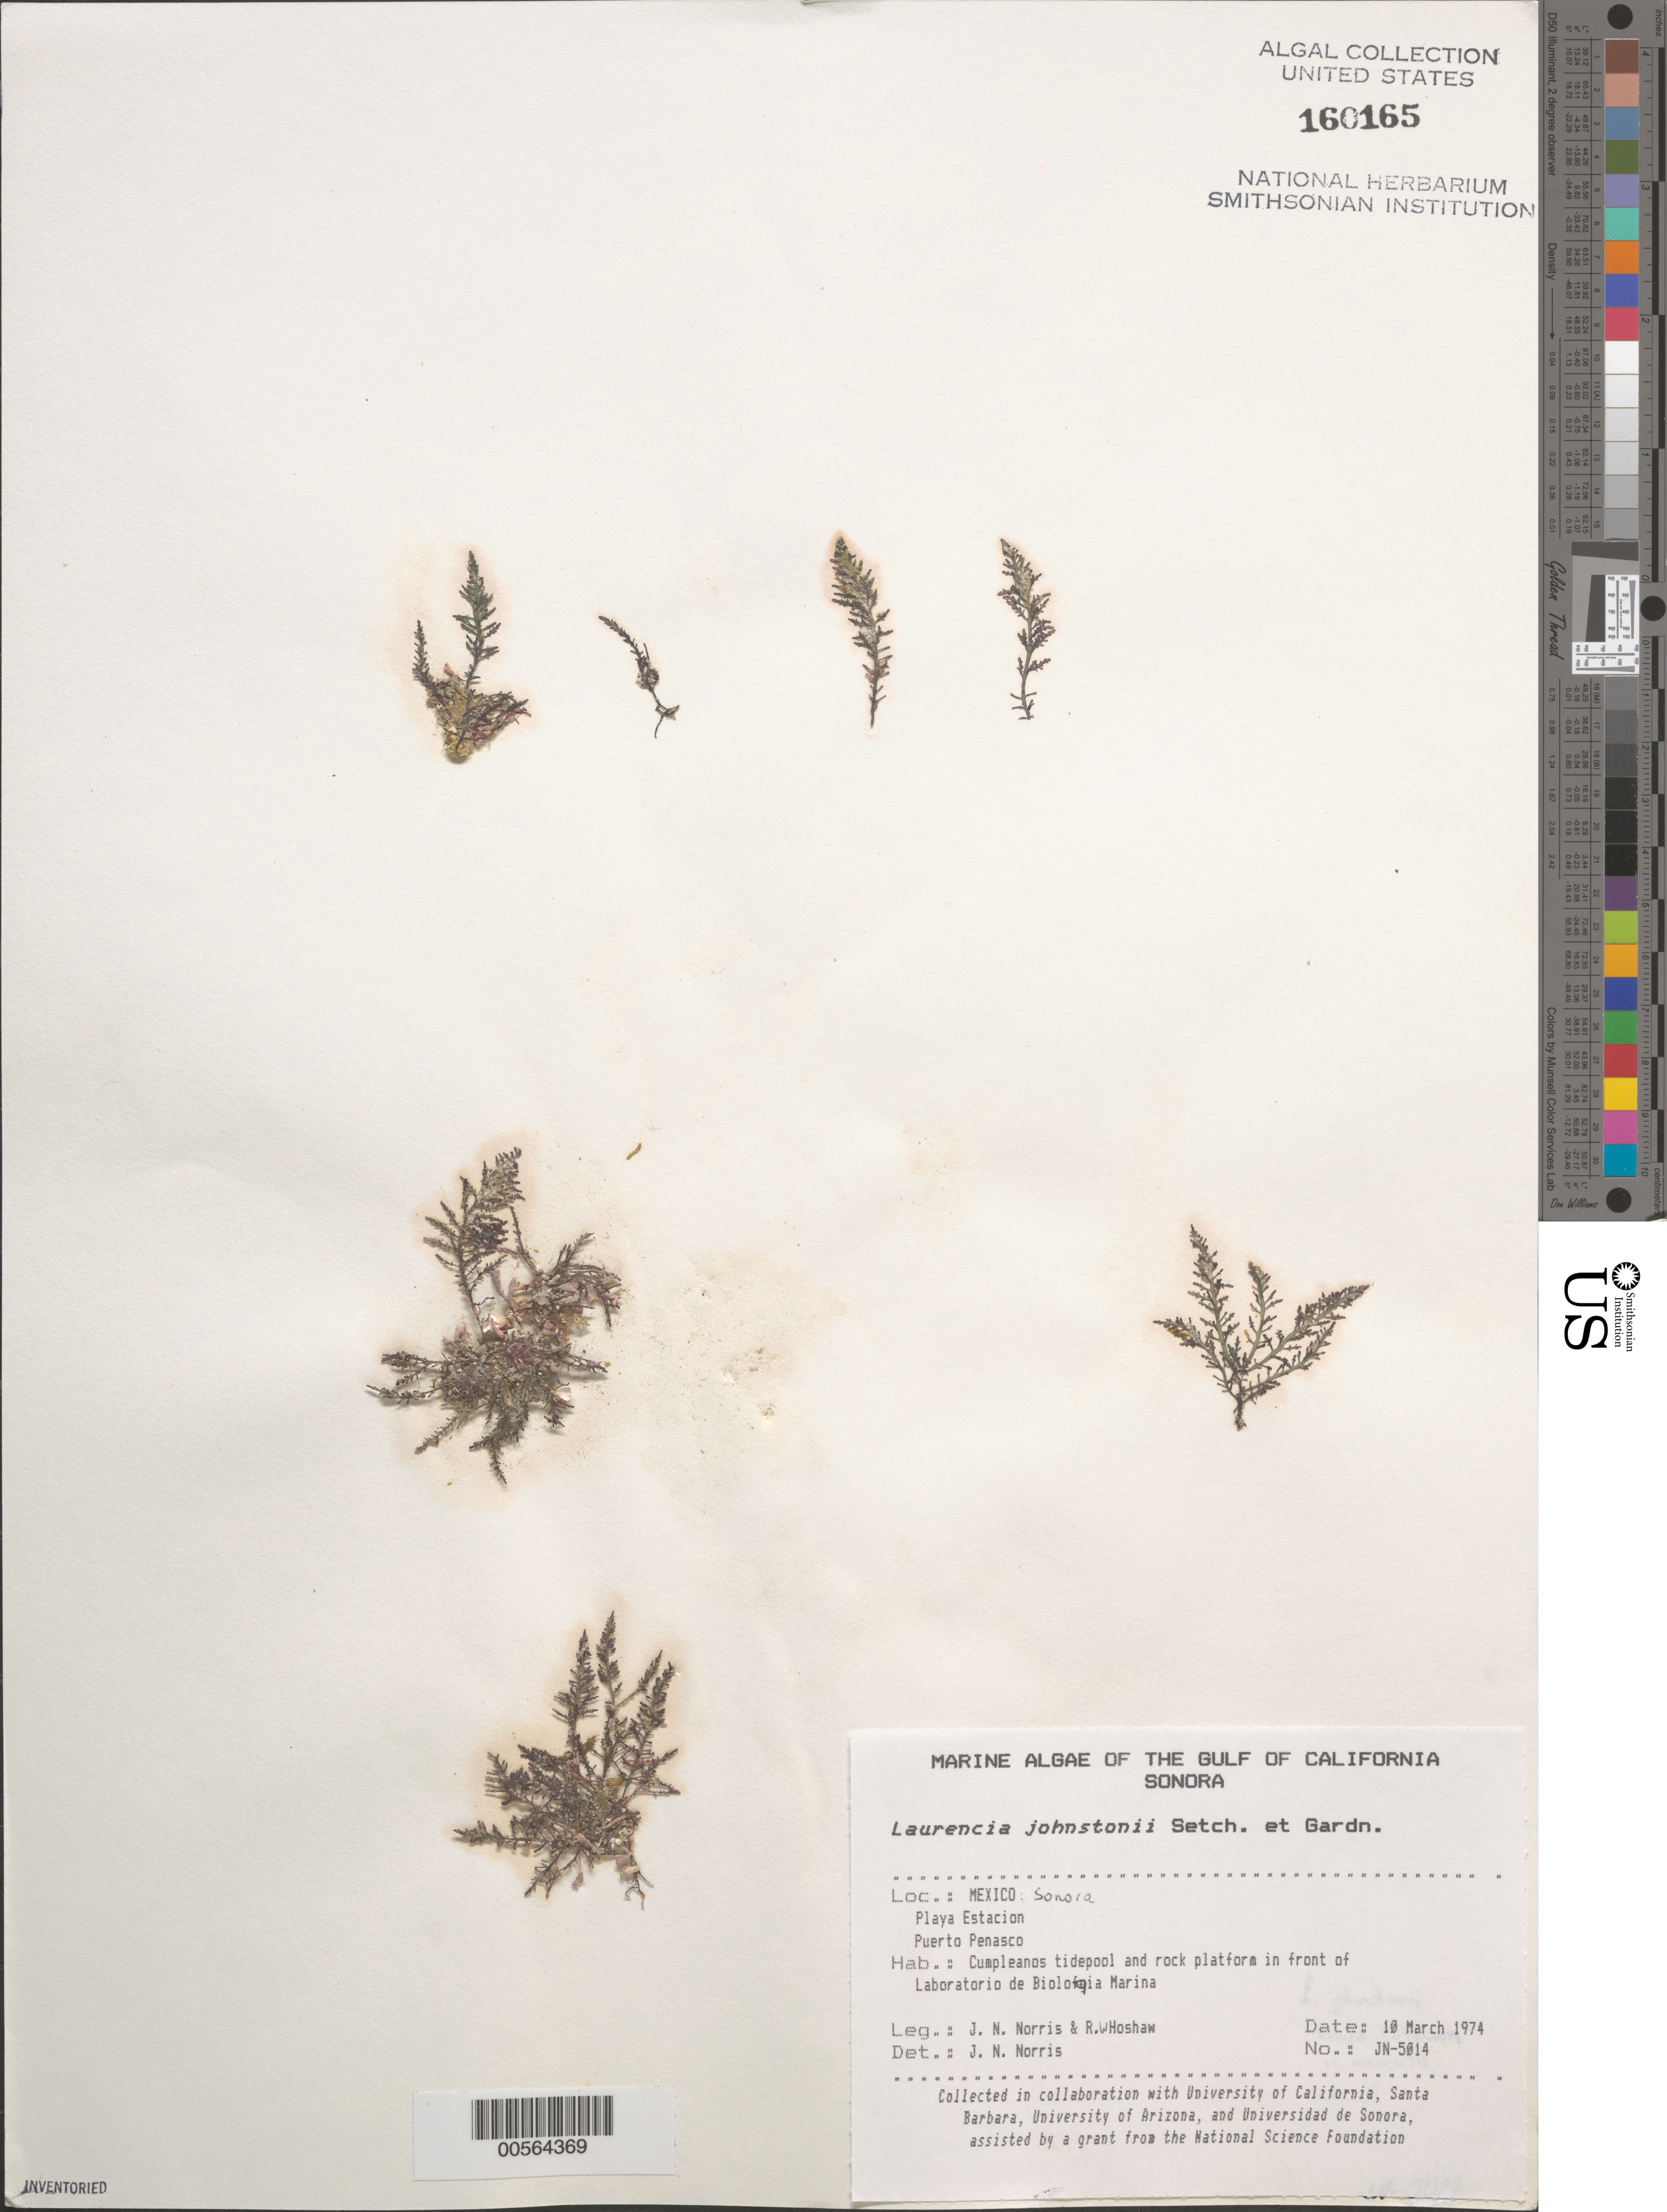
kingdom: Plantae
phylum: Rhodophyta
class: Florideophyceae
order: Ceramiales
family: Rhodomelaceae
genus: Laurencia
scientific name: Laurencia johnstonii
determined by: Norris, James N.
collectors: J. N. Norris & R. Hoshaw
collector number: JN-5014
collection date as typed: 10 Mar 1974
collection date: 1974-03-10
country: Mexico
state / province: Sonora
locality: Playa Estacion, Puerto Penasco, Cumpleanos Tide Pool and Laboratorio de Biologia Marina shore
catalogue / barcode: US 160165